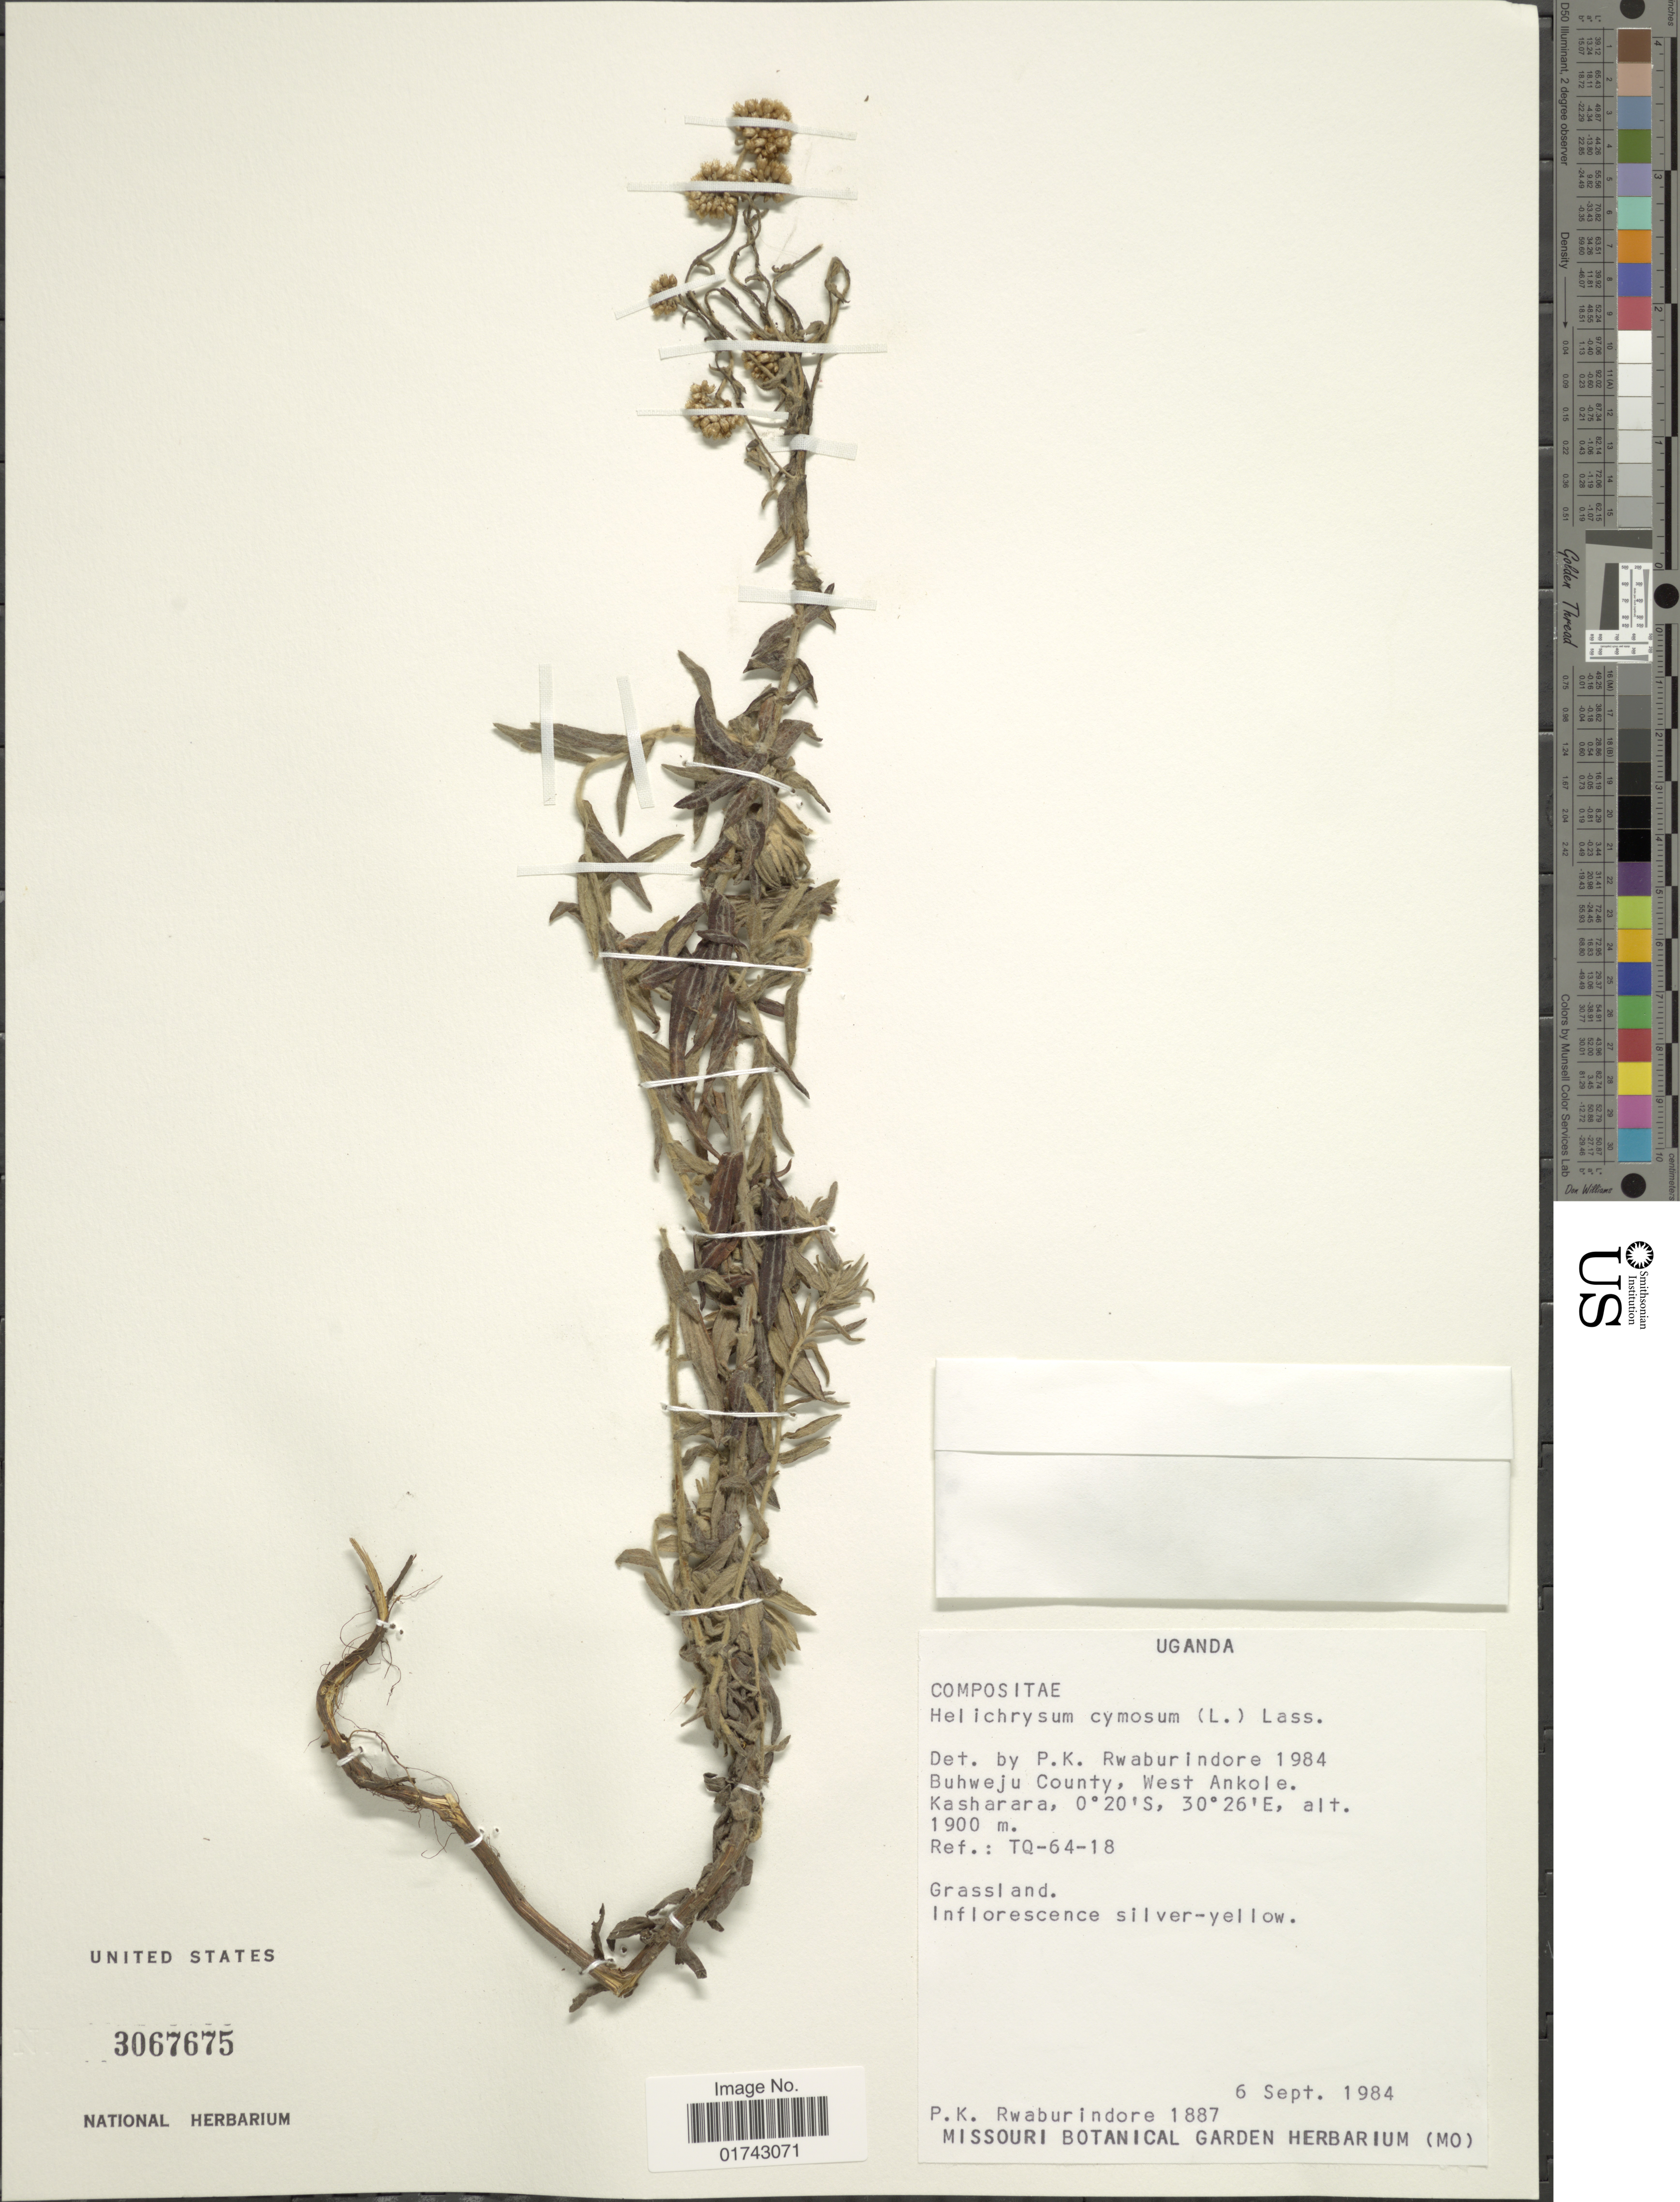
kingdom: Plantae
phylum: Tracheophyta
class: Magnoliopsida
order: Asterales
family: Asteraceae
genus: Helichrysum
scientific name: Helichrysum forskahlii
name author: (J.F. Gmel.) Hilliard & B.L. Burtt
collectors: P. Rwaburindore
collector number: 1887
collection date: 1984-09-06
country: Uganda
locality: Bugweju County, West Ankole, Kasharara, Ref.: TQ-64-18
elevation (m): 1900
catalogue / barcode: US 3067675